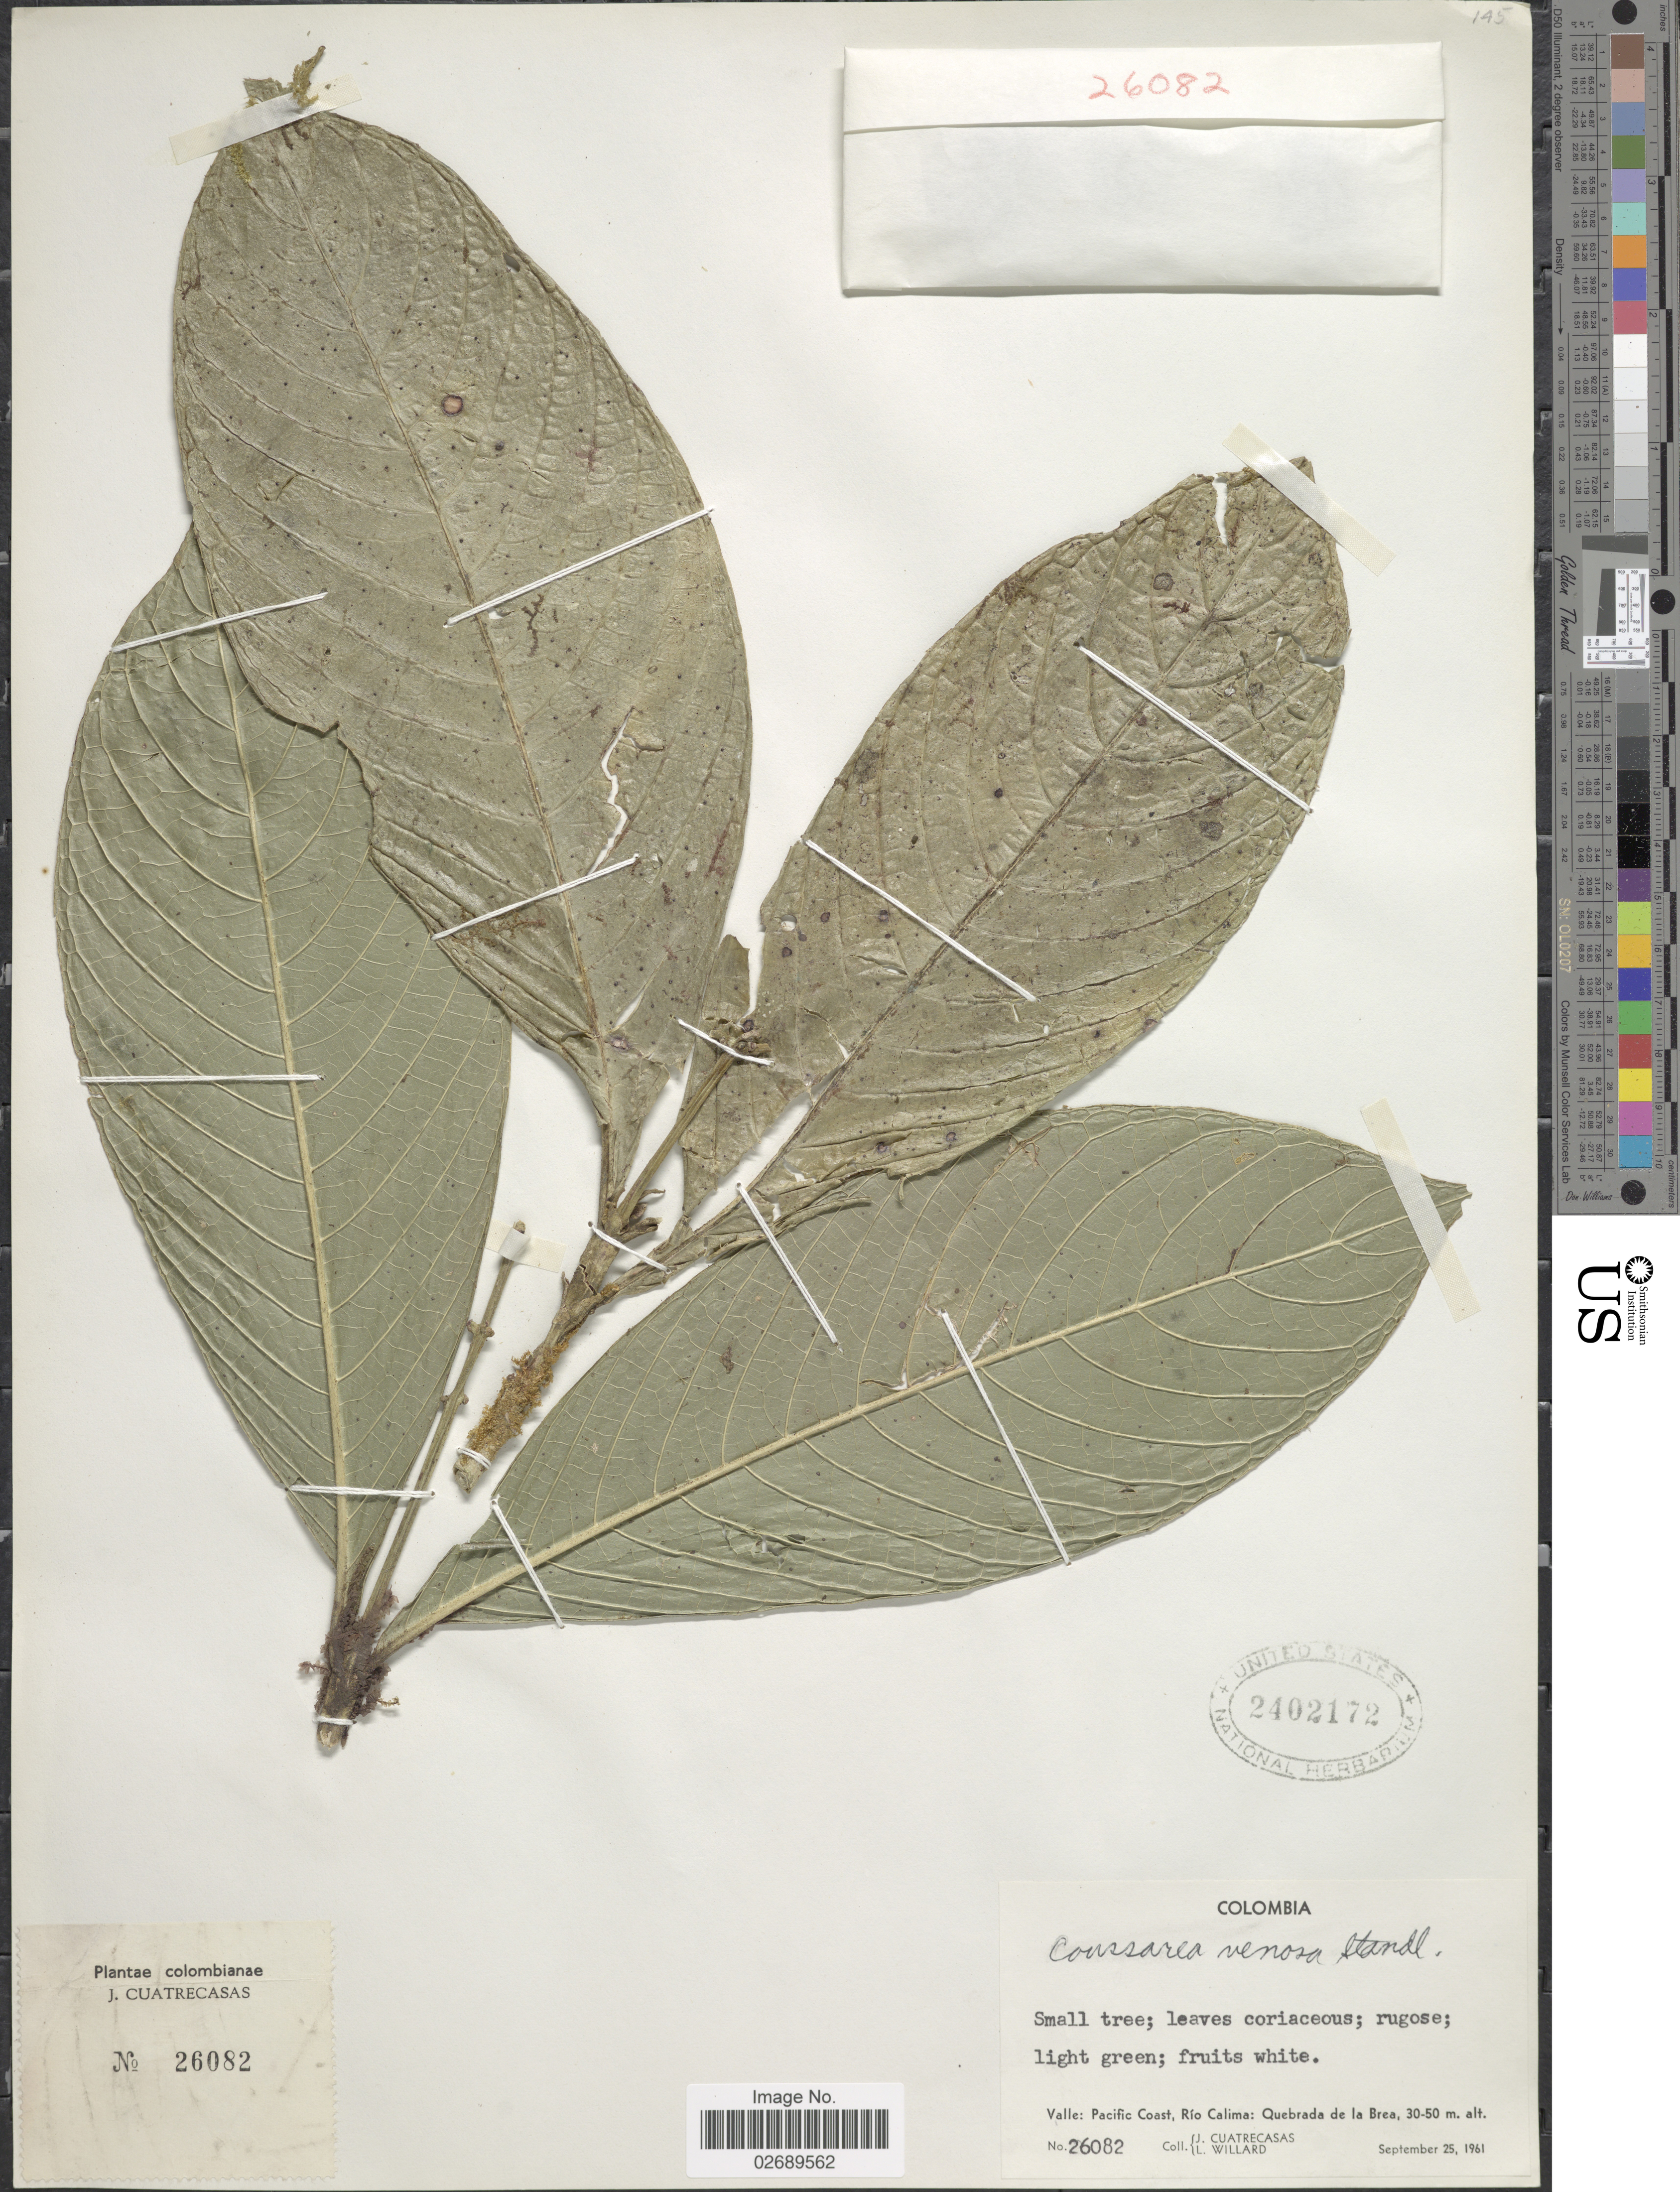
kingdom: Plantae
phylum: Tracheophyta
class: Magnoliopsida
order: Gentianales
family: Rubiaceae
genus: Coussarea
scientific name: Coussarea venosa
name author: Standl.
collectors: J. Cuatrecasas & L. Willard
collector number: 26082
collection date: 1961-09-25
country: Colombia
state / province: Valle del Cauca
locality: Valle: Pacifico Coast, Río Calima: Quebrada de la Brea.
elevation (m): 30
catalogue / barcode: US 2402172